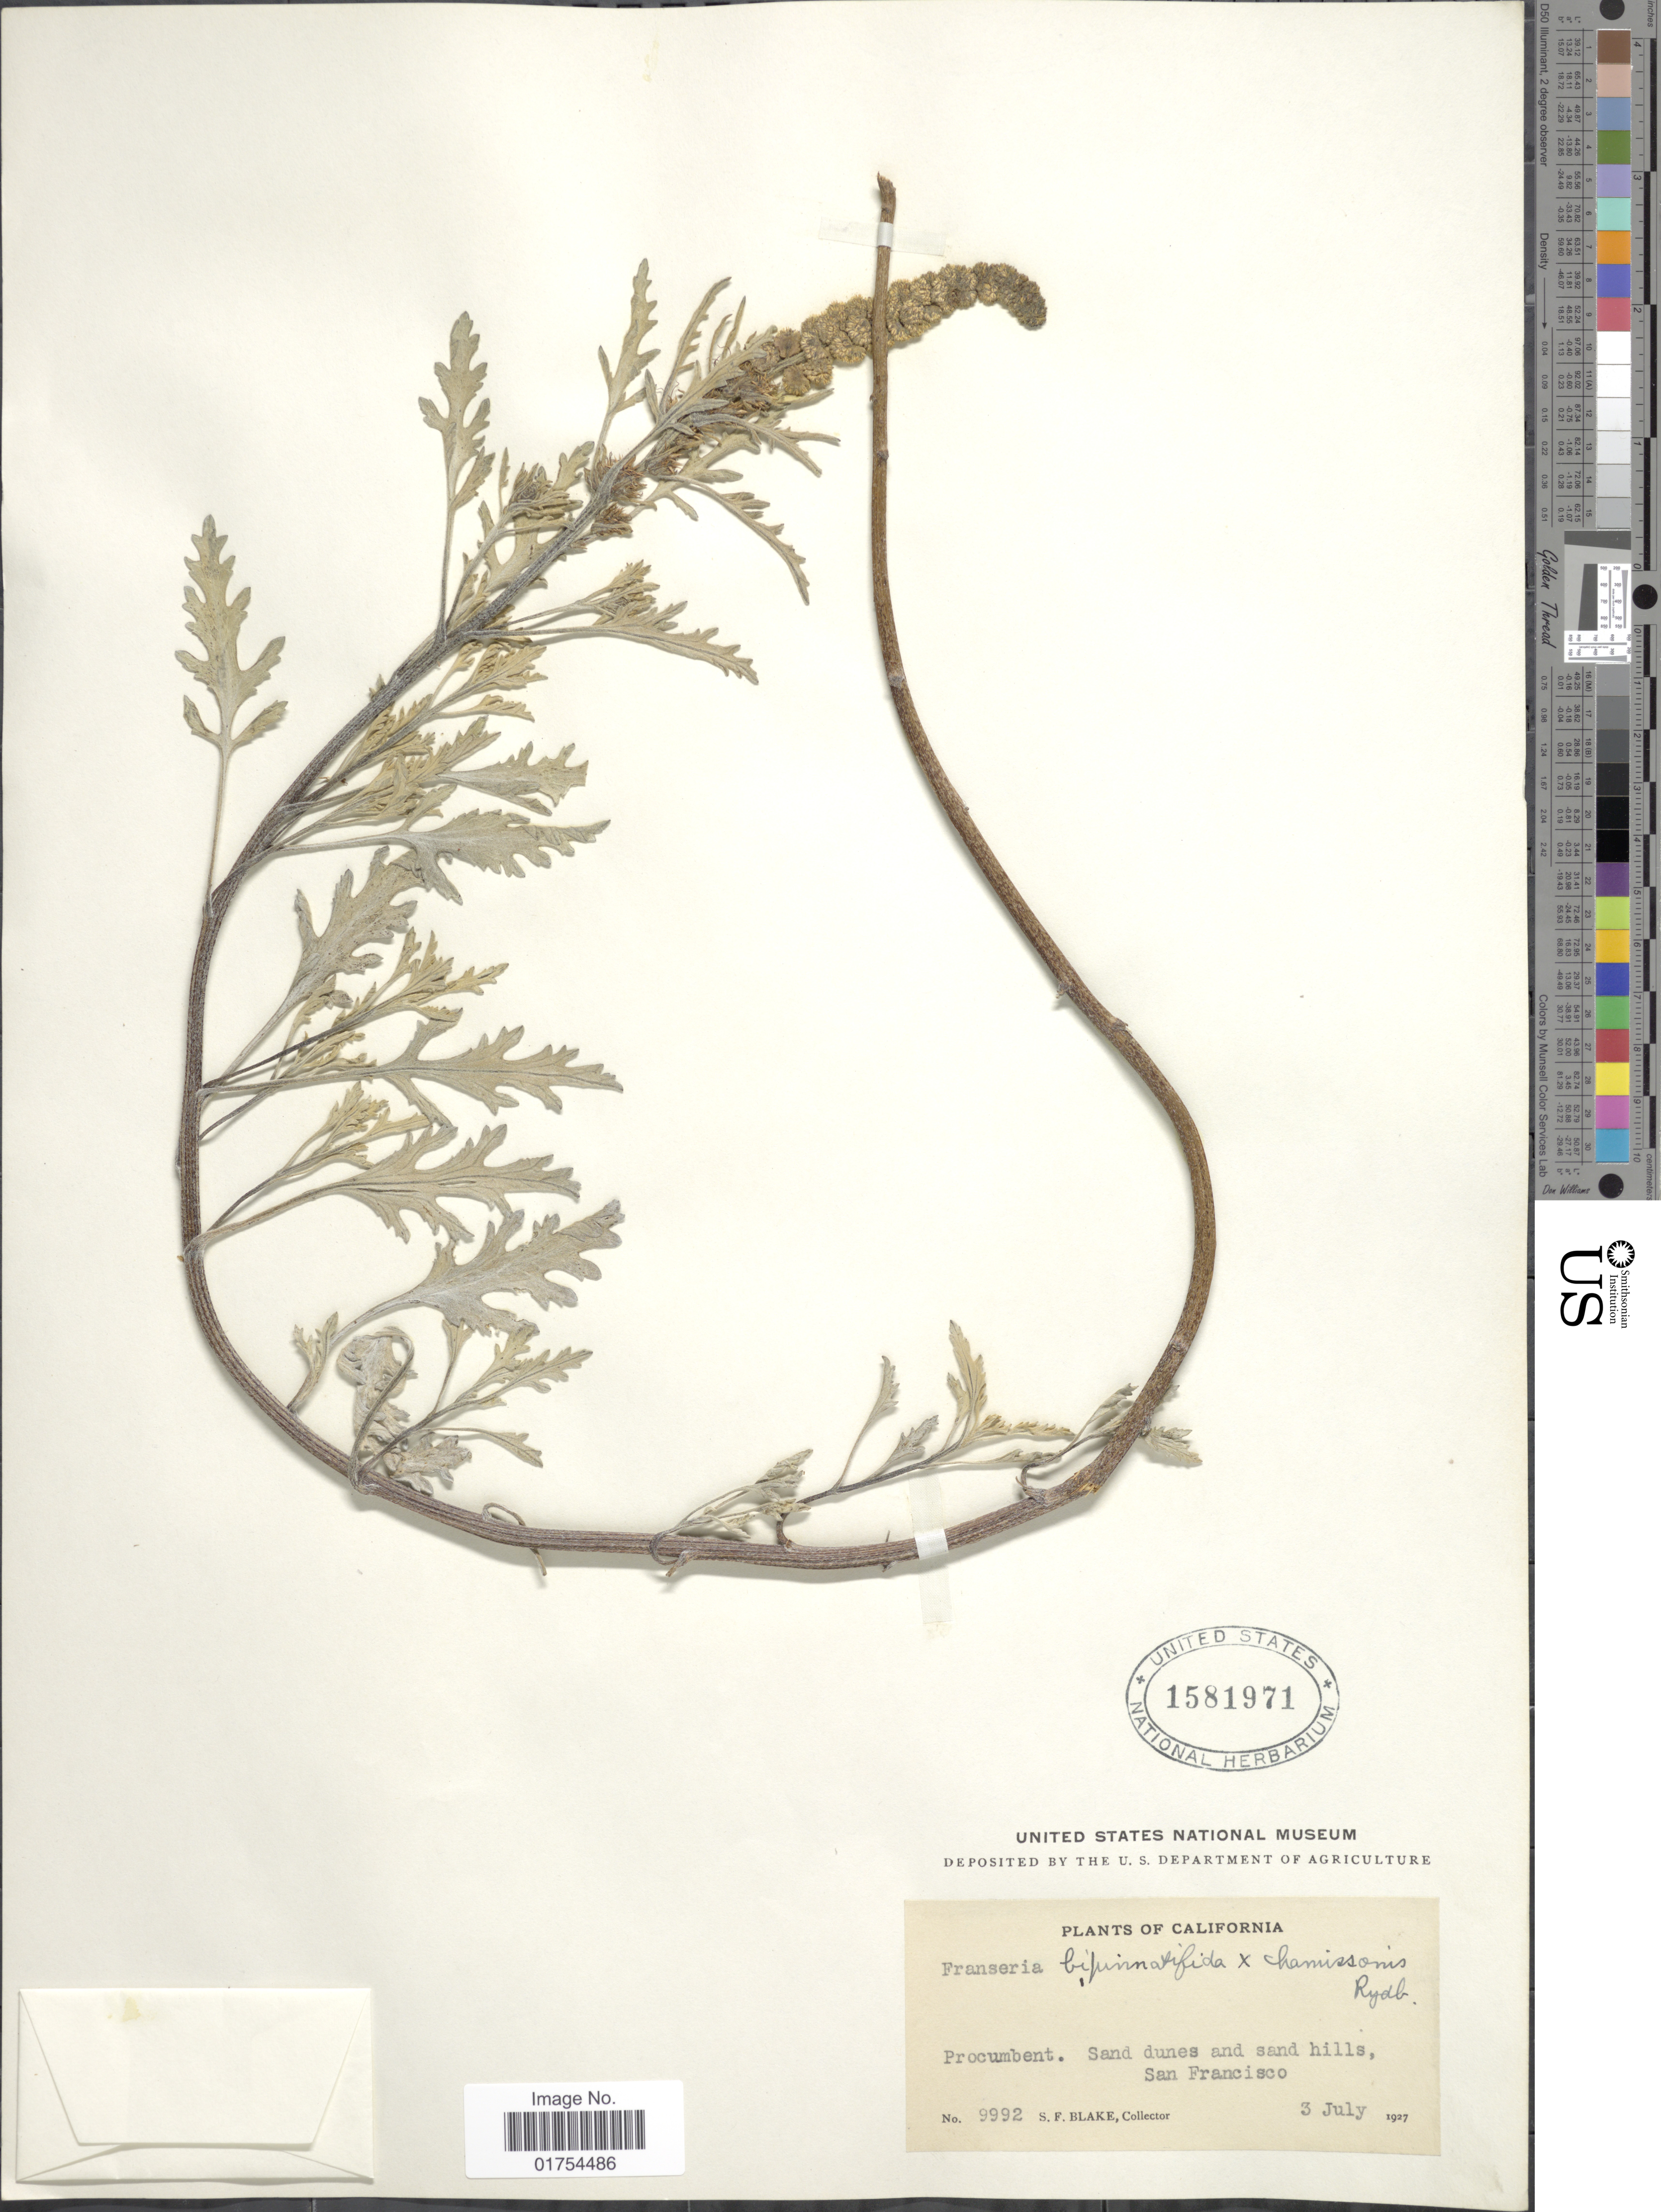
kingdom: Plantae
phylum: Tracheophyta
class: Magnoliopsida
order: Asterales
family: Asteraceae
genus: Franseria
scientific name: Franseria bipinnatifida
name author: (A. Gray) A. Gray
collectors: S. Blake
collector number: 9992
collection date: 1927-07-03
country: United States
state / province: California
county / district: San Francisco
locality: Procumbent, Sand dunes and sand hills, San Francisco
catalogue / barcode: US 1581971